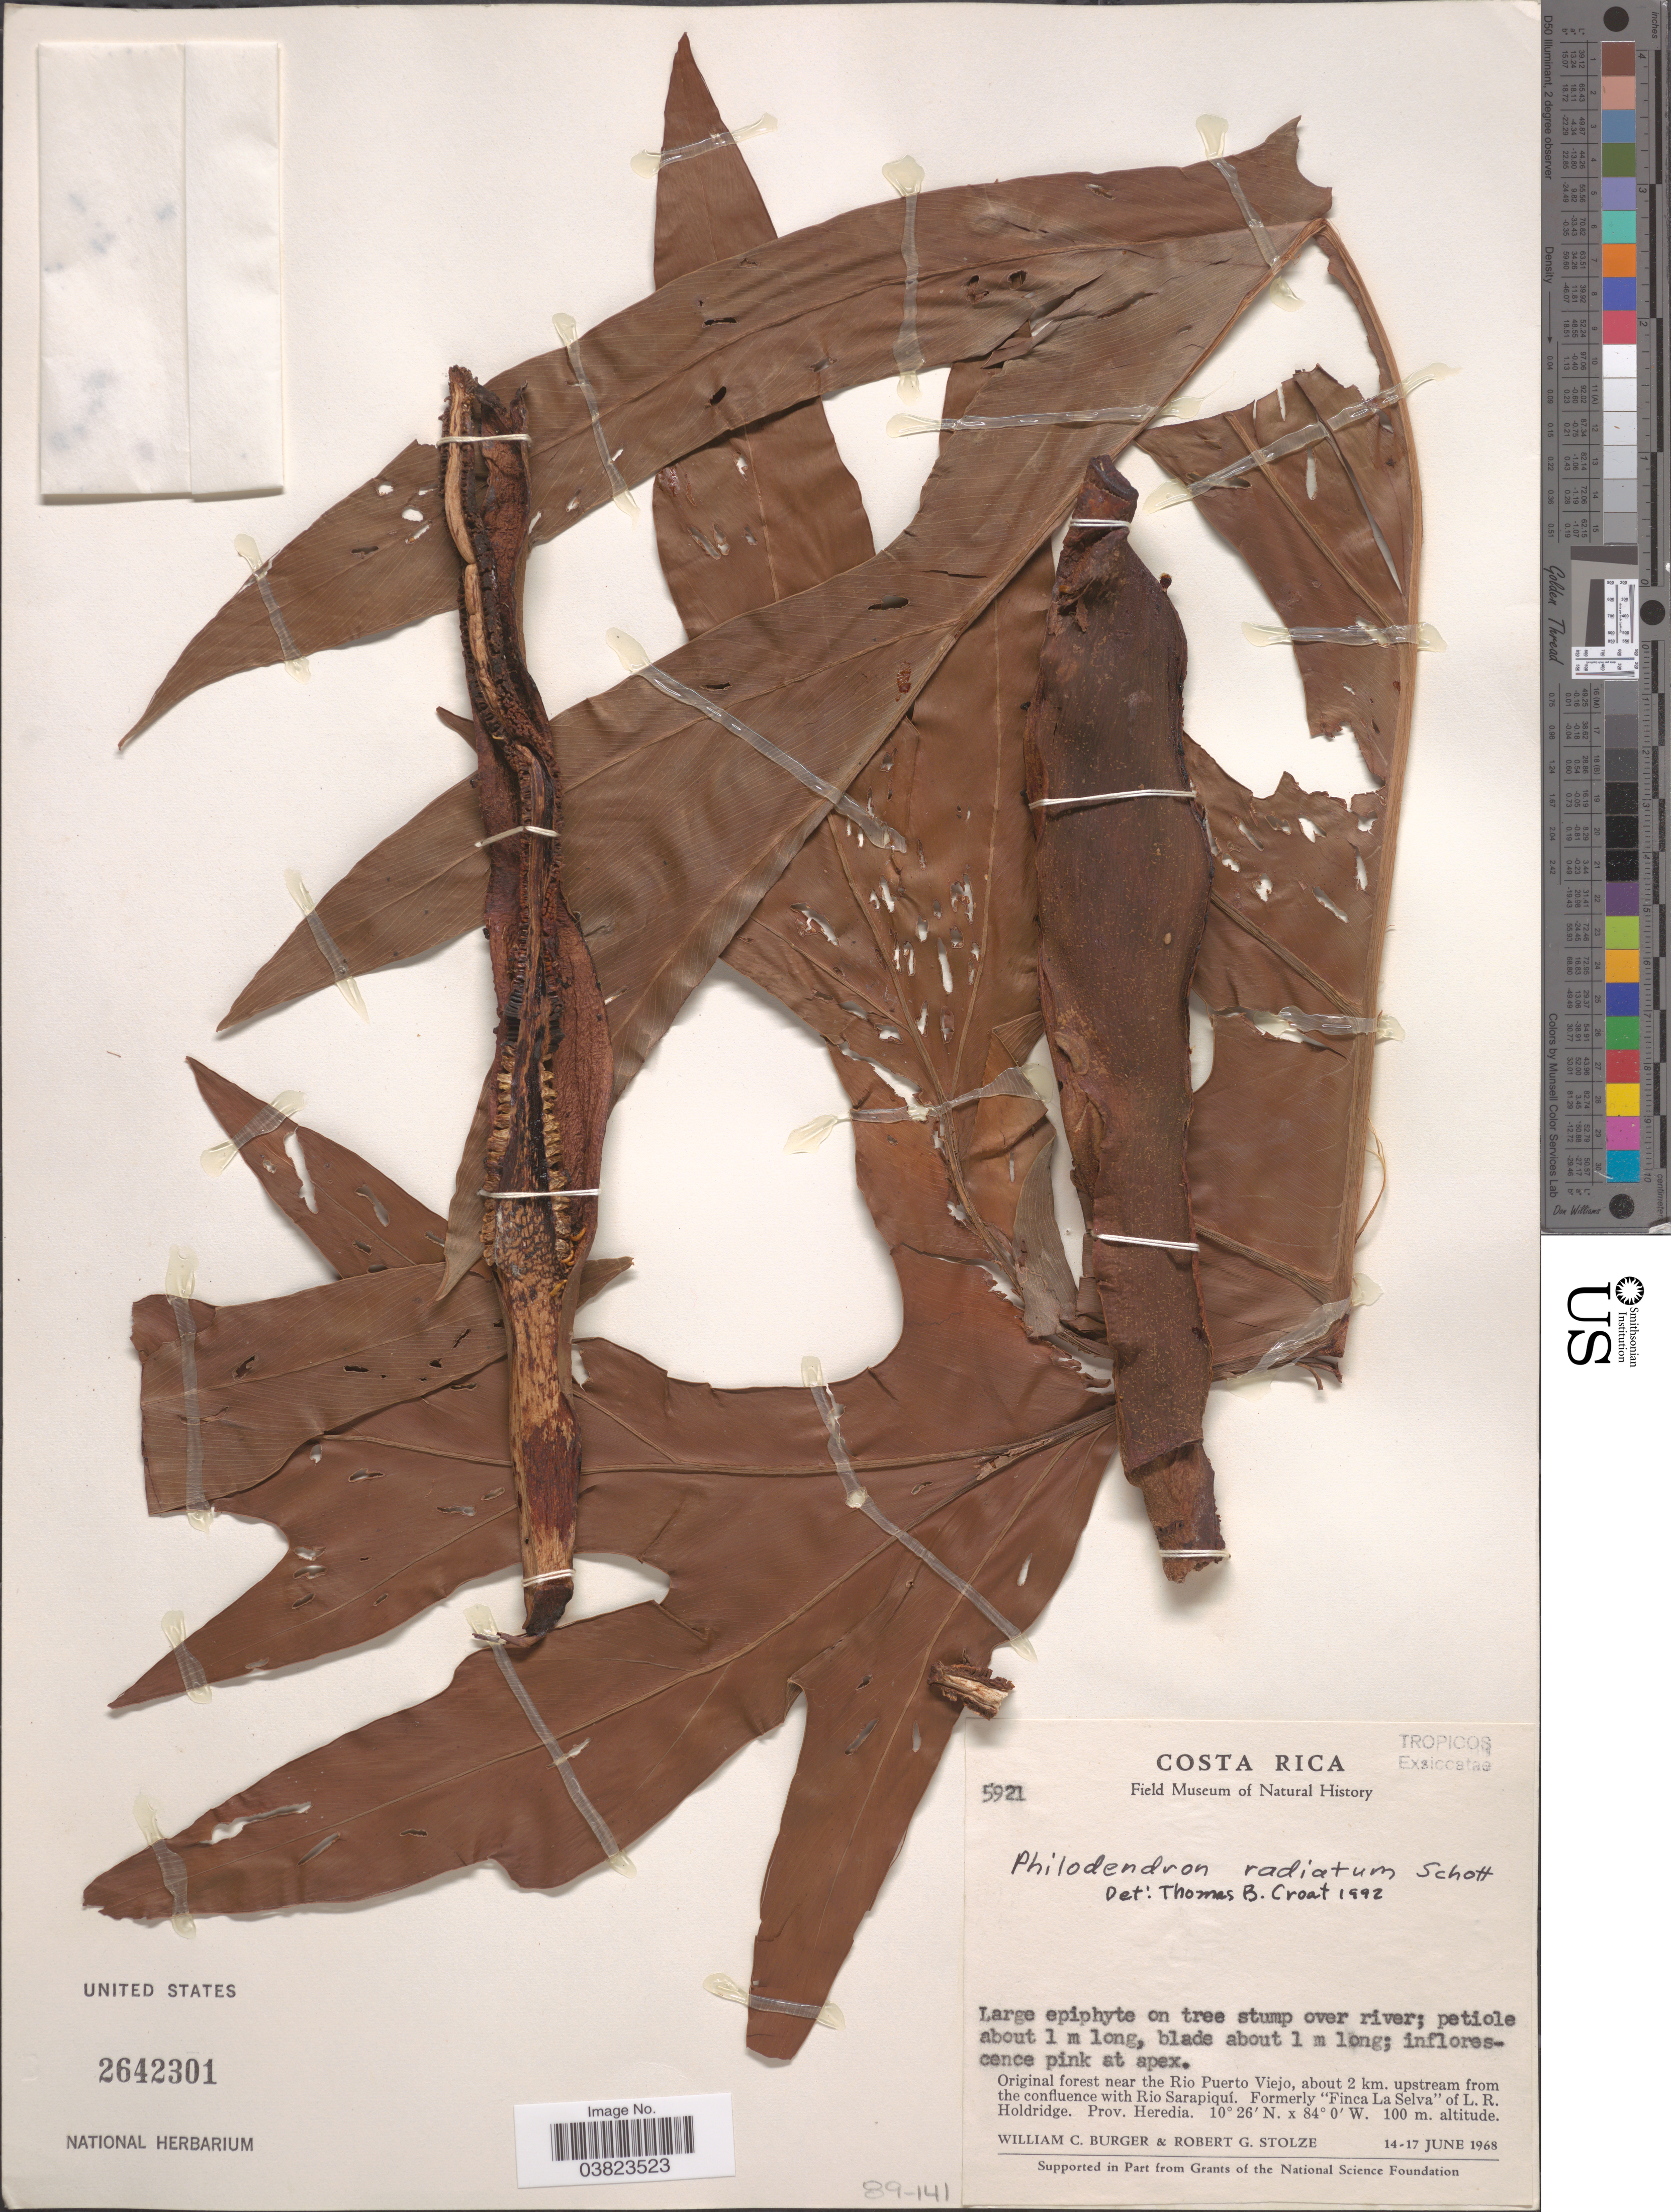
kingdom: Plantae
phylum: Tracheophyta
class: Liliopsida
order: Alismatales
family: Araceae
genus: Philodendron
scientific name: Philodendron radiatum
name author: Schott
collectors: W. Burger & R. G. Stolze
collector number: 5921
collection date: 1968-06-14/1968-06-17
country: Costa Rica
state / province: Heredia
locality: Original forest near the Rio Puerto Viejo, about 2 km. upstream from the confluence with Rio Sarapiquí. Formerly "Finca La Selva" of L.R. Holdridge.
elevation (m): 100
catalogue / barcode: US 2642301